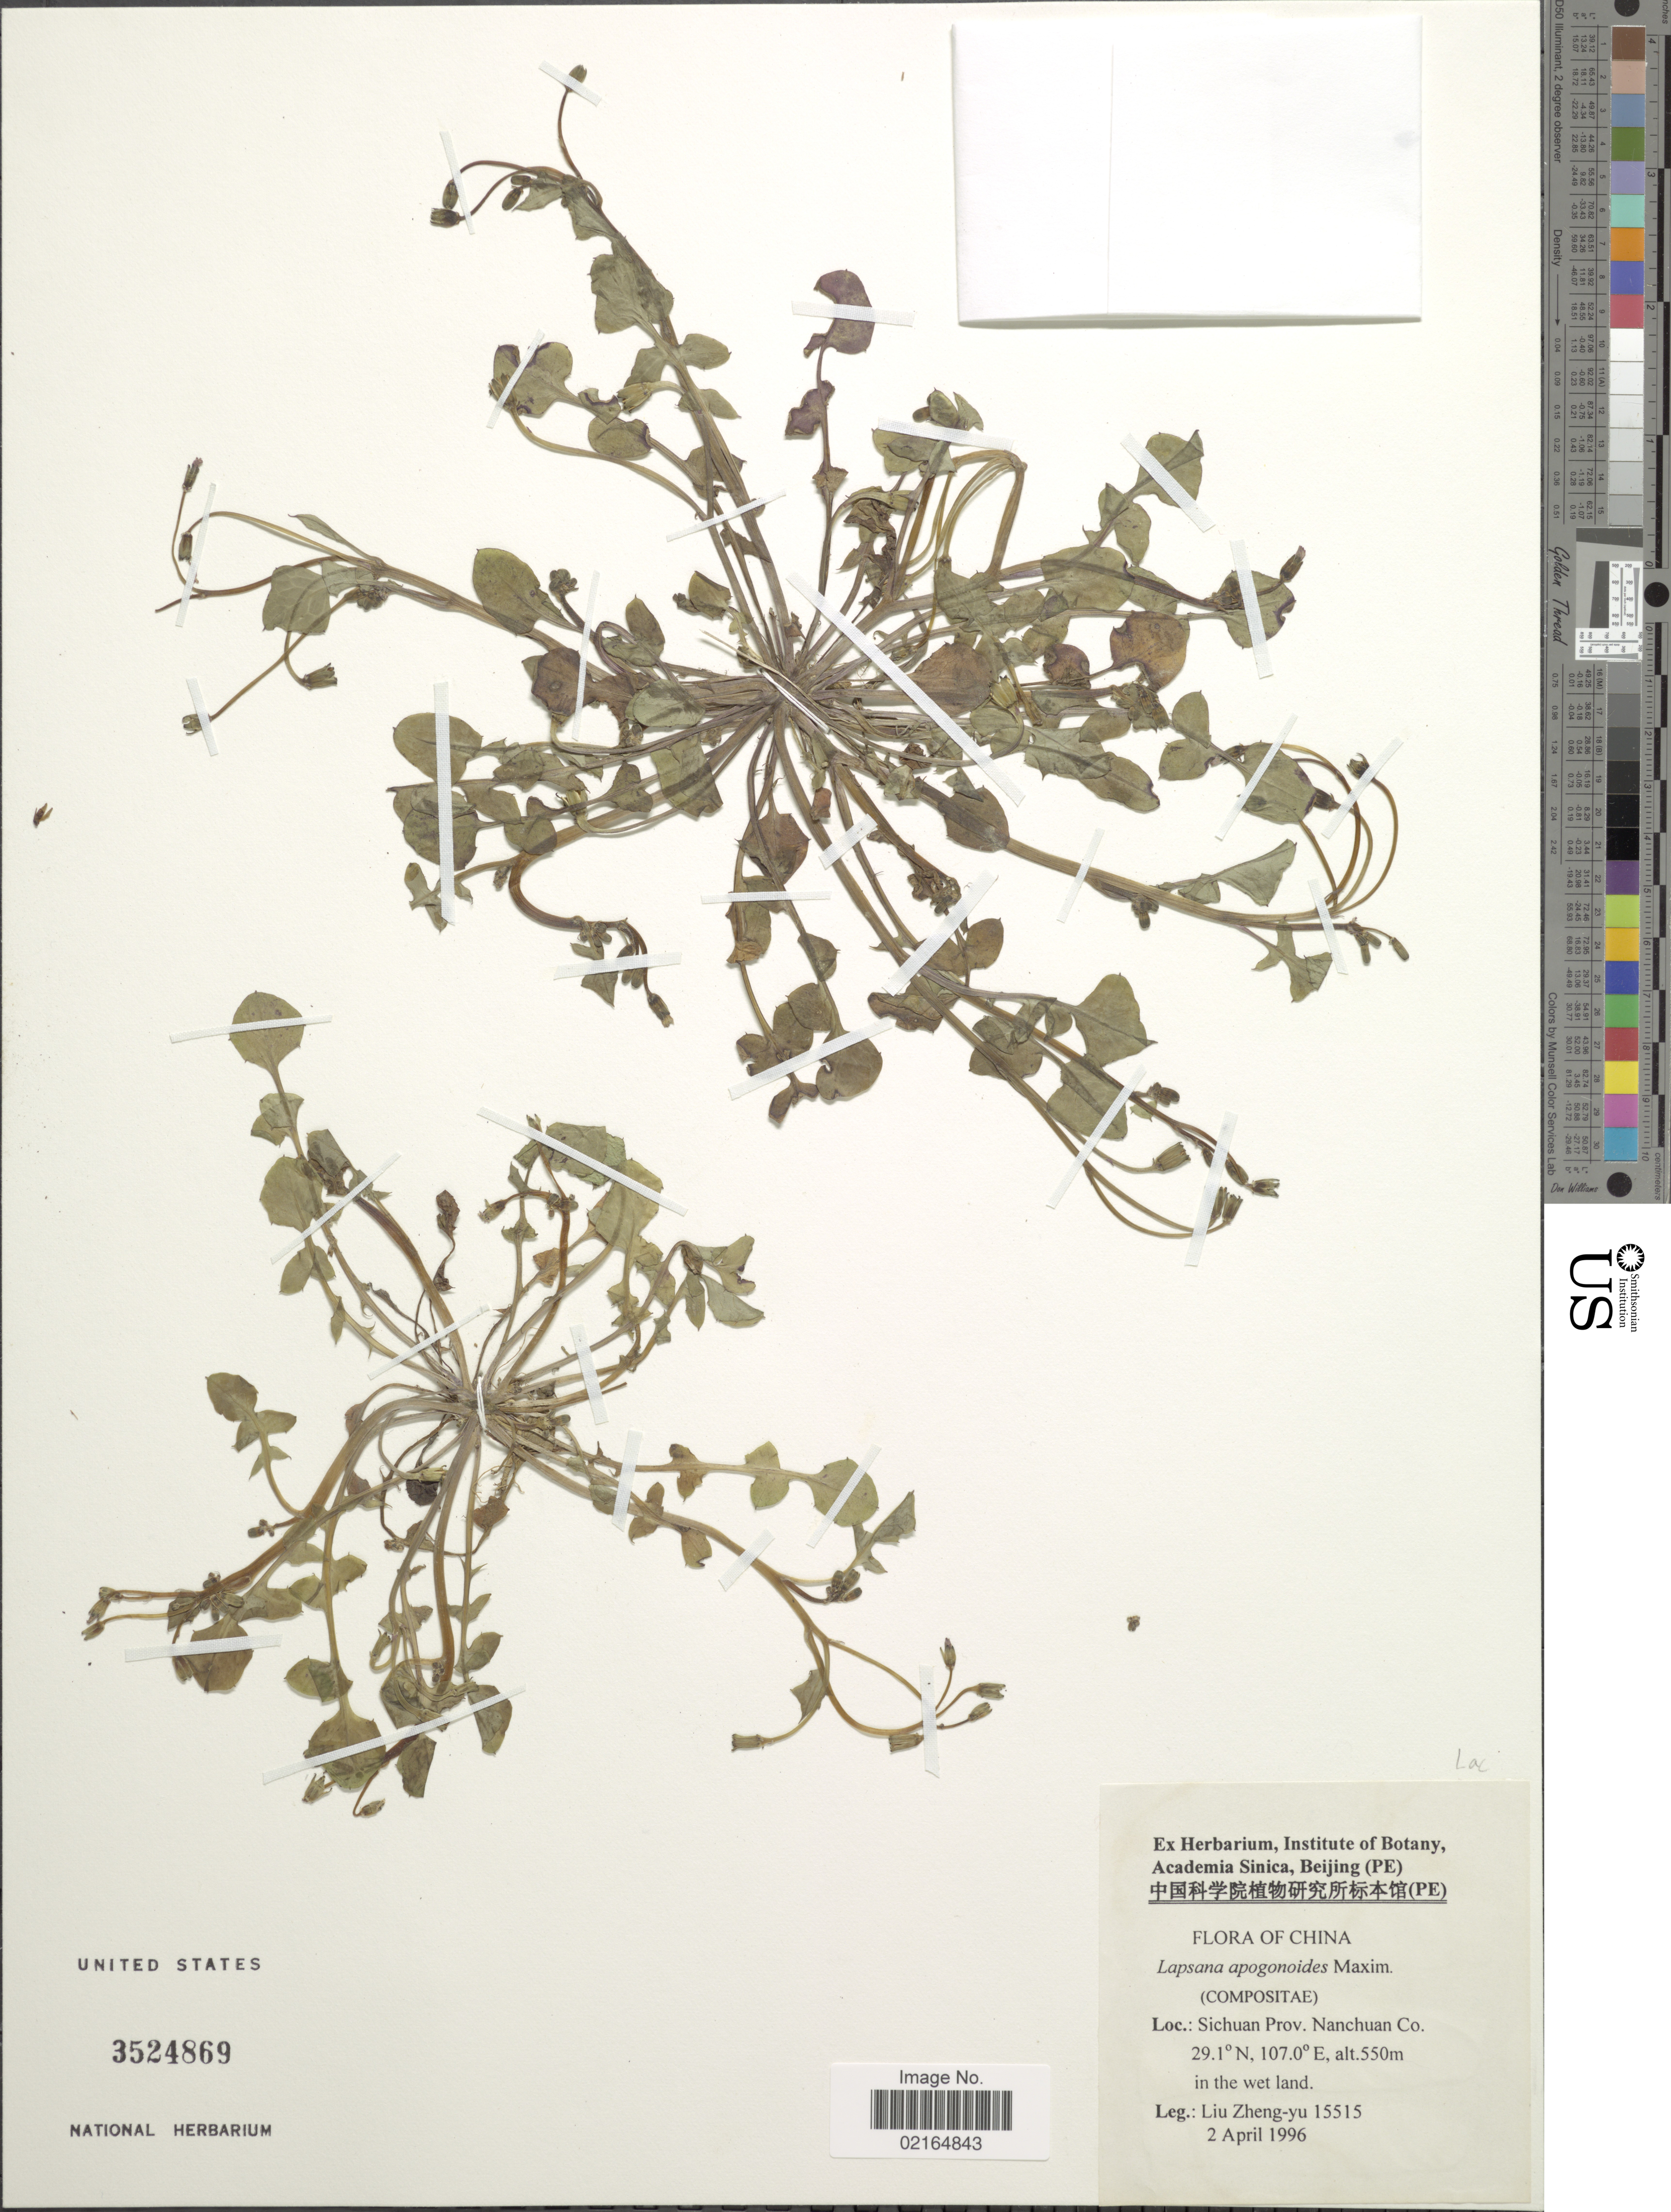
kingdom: Plantae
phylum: Tracheophyta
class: Magnoliopsida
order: Asterales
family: Asteraceae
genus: Lapsanastrum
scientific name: Lapsanastrum apogonoides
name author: (Maxim.) Pak & K. Bremer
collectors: L. Zheng-yu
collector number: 15515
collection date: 1996-04-02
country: China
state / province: Sichuan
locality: Nanchuan Co.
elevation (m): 550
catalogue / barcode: US 3524869